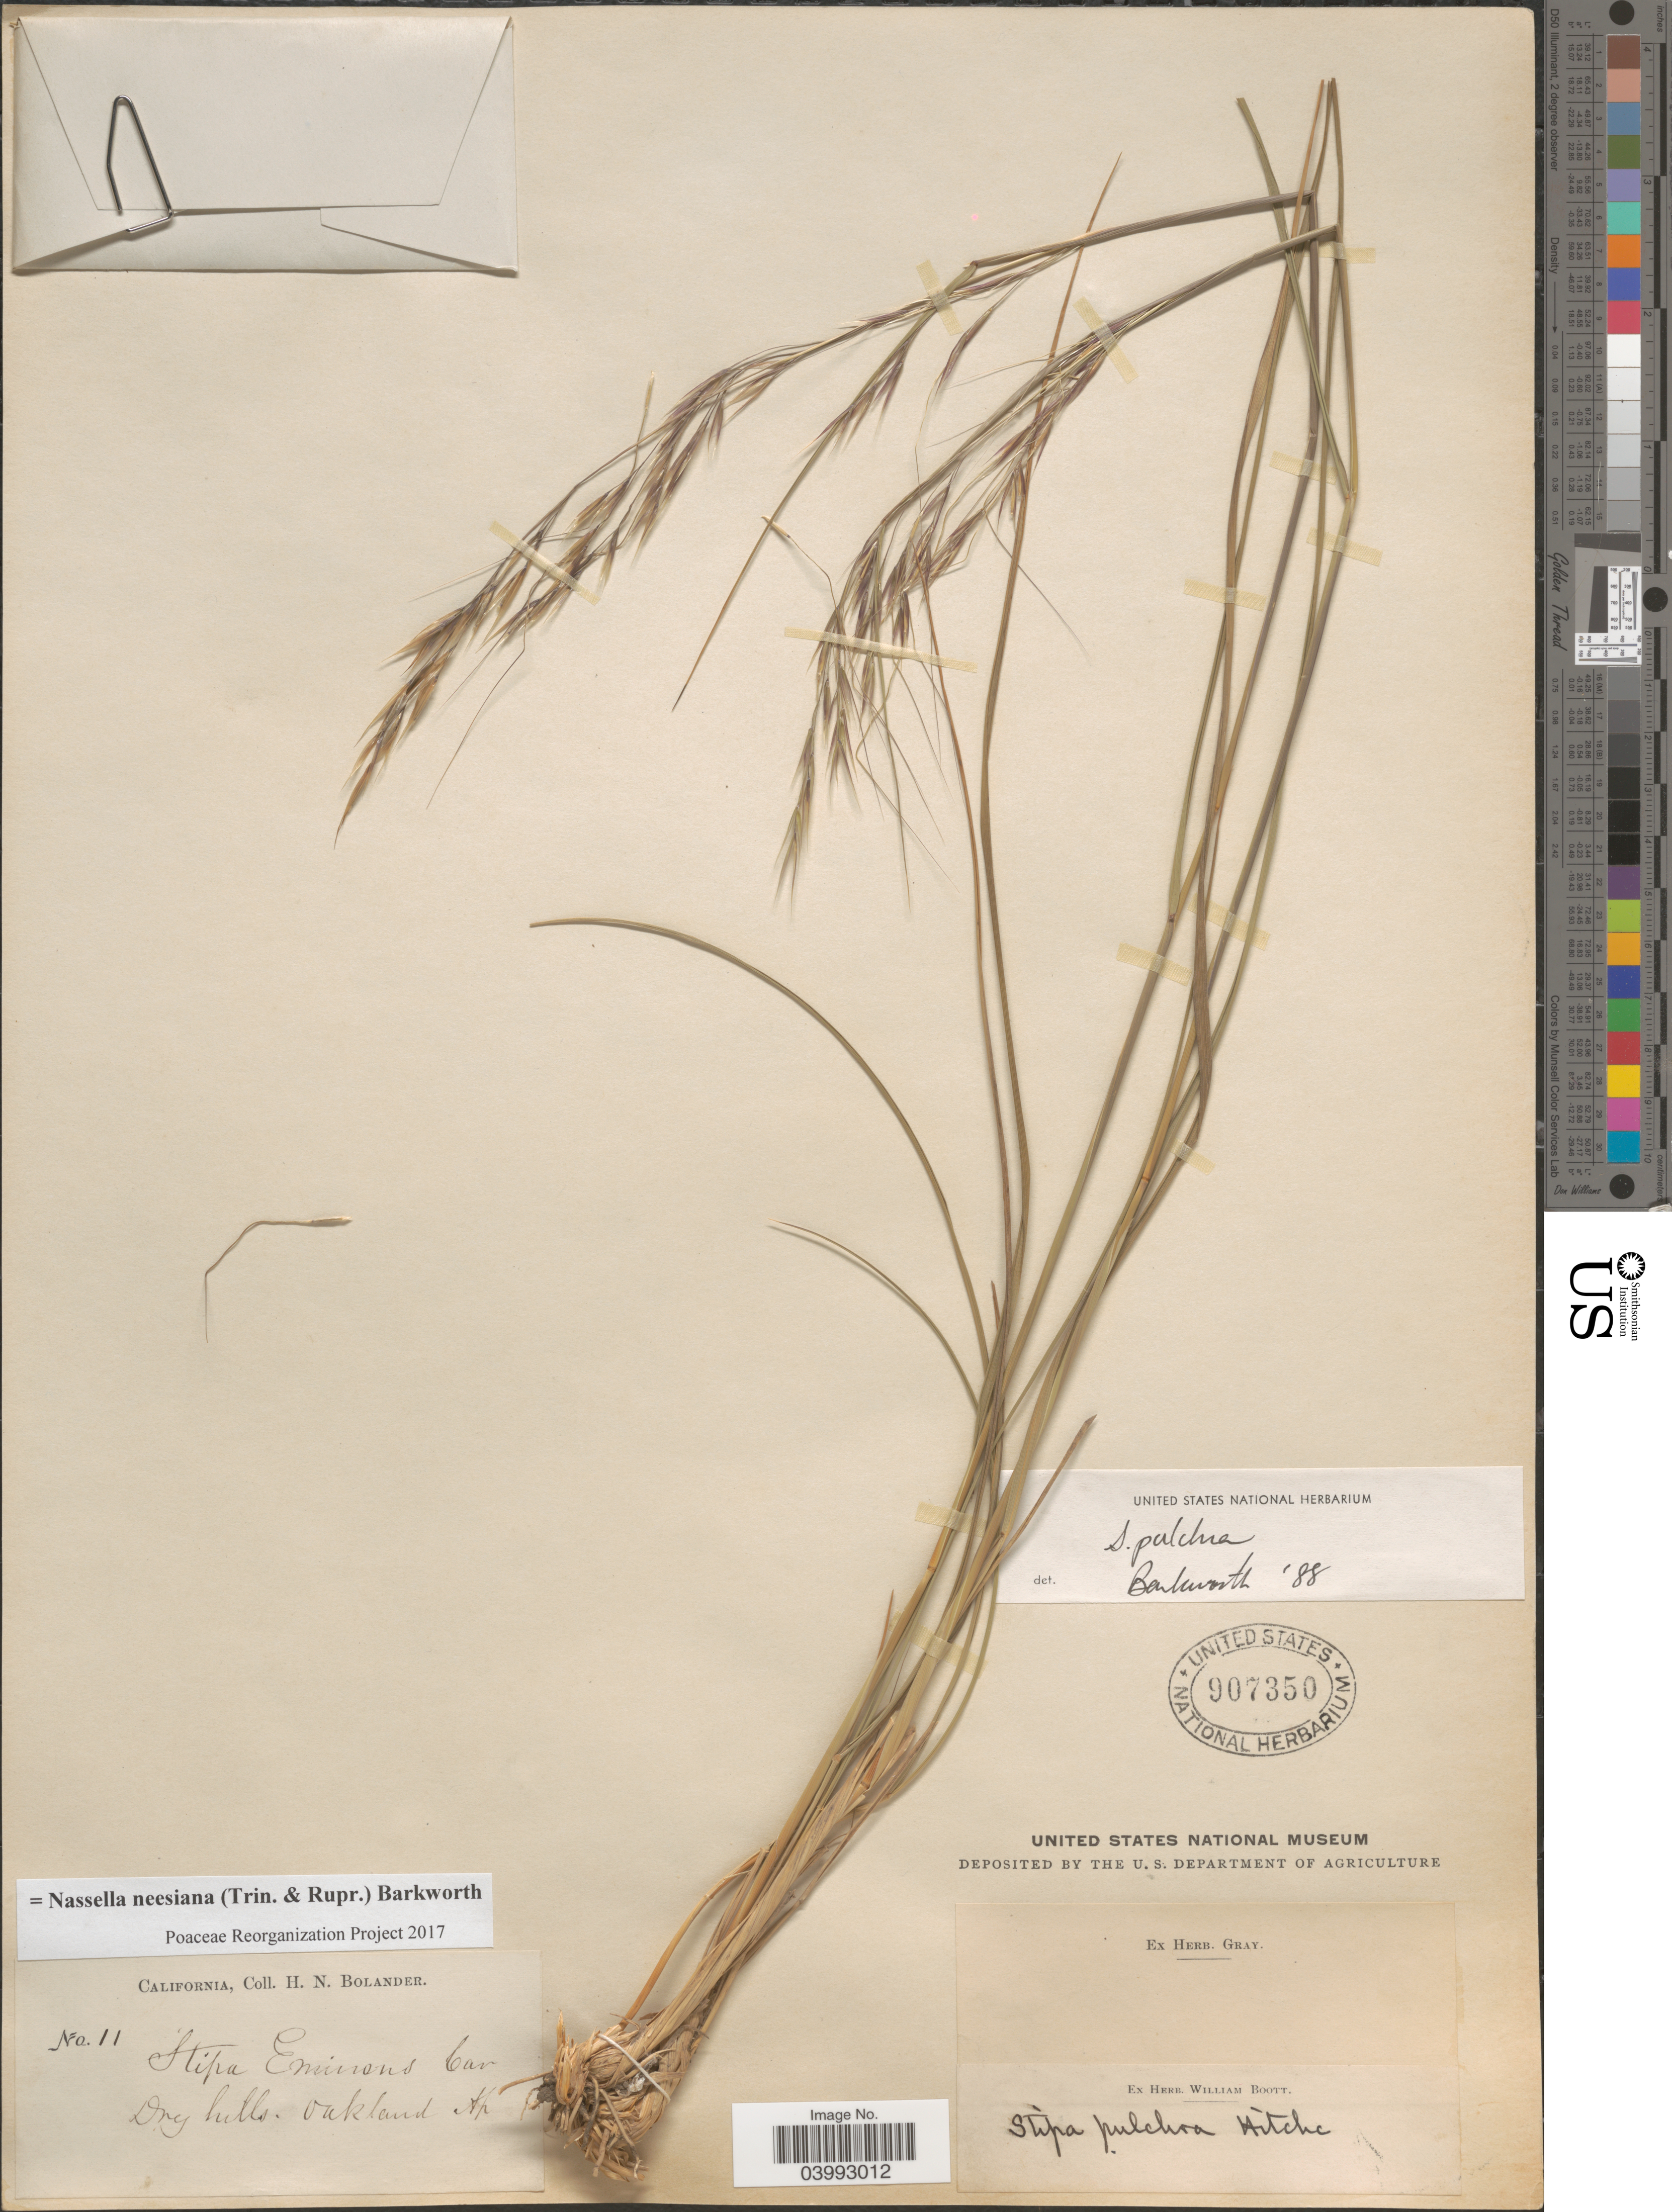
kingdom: Plantae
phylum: Tracheophyta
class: Liliopsida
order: Poales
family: Poaceae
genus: Nassella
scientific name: Nassella neesiana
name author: (Trin. & Rupr.) Barkworth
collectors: H. Bolander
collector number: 11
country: United States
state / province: California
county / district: Alameda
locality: Oakland.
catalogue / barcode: US 907350